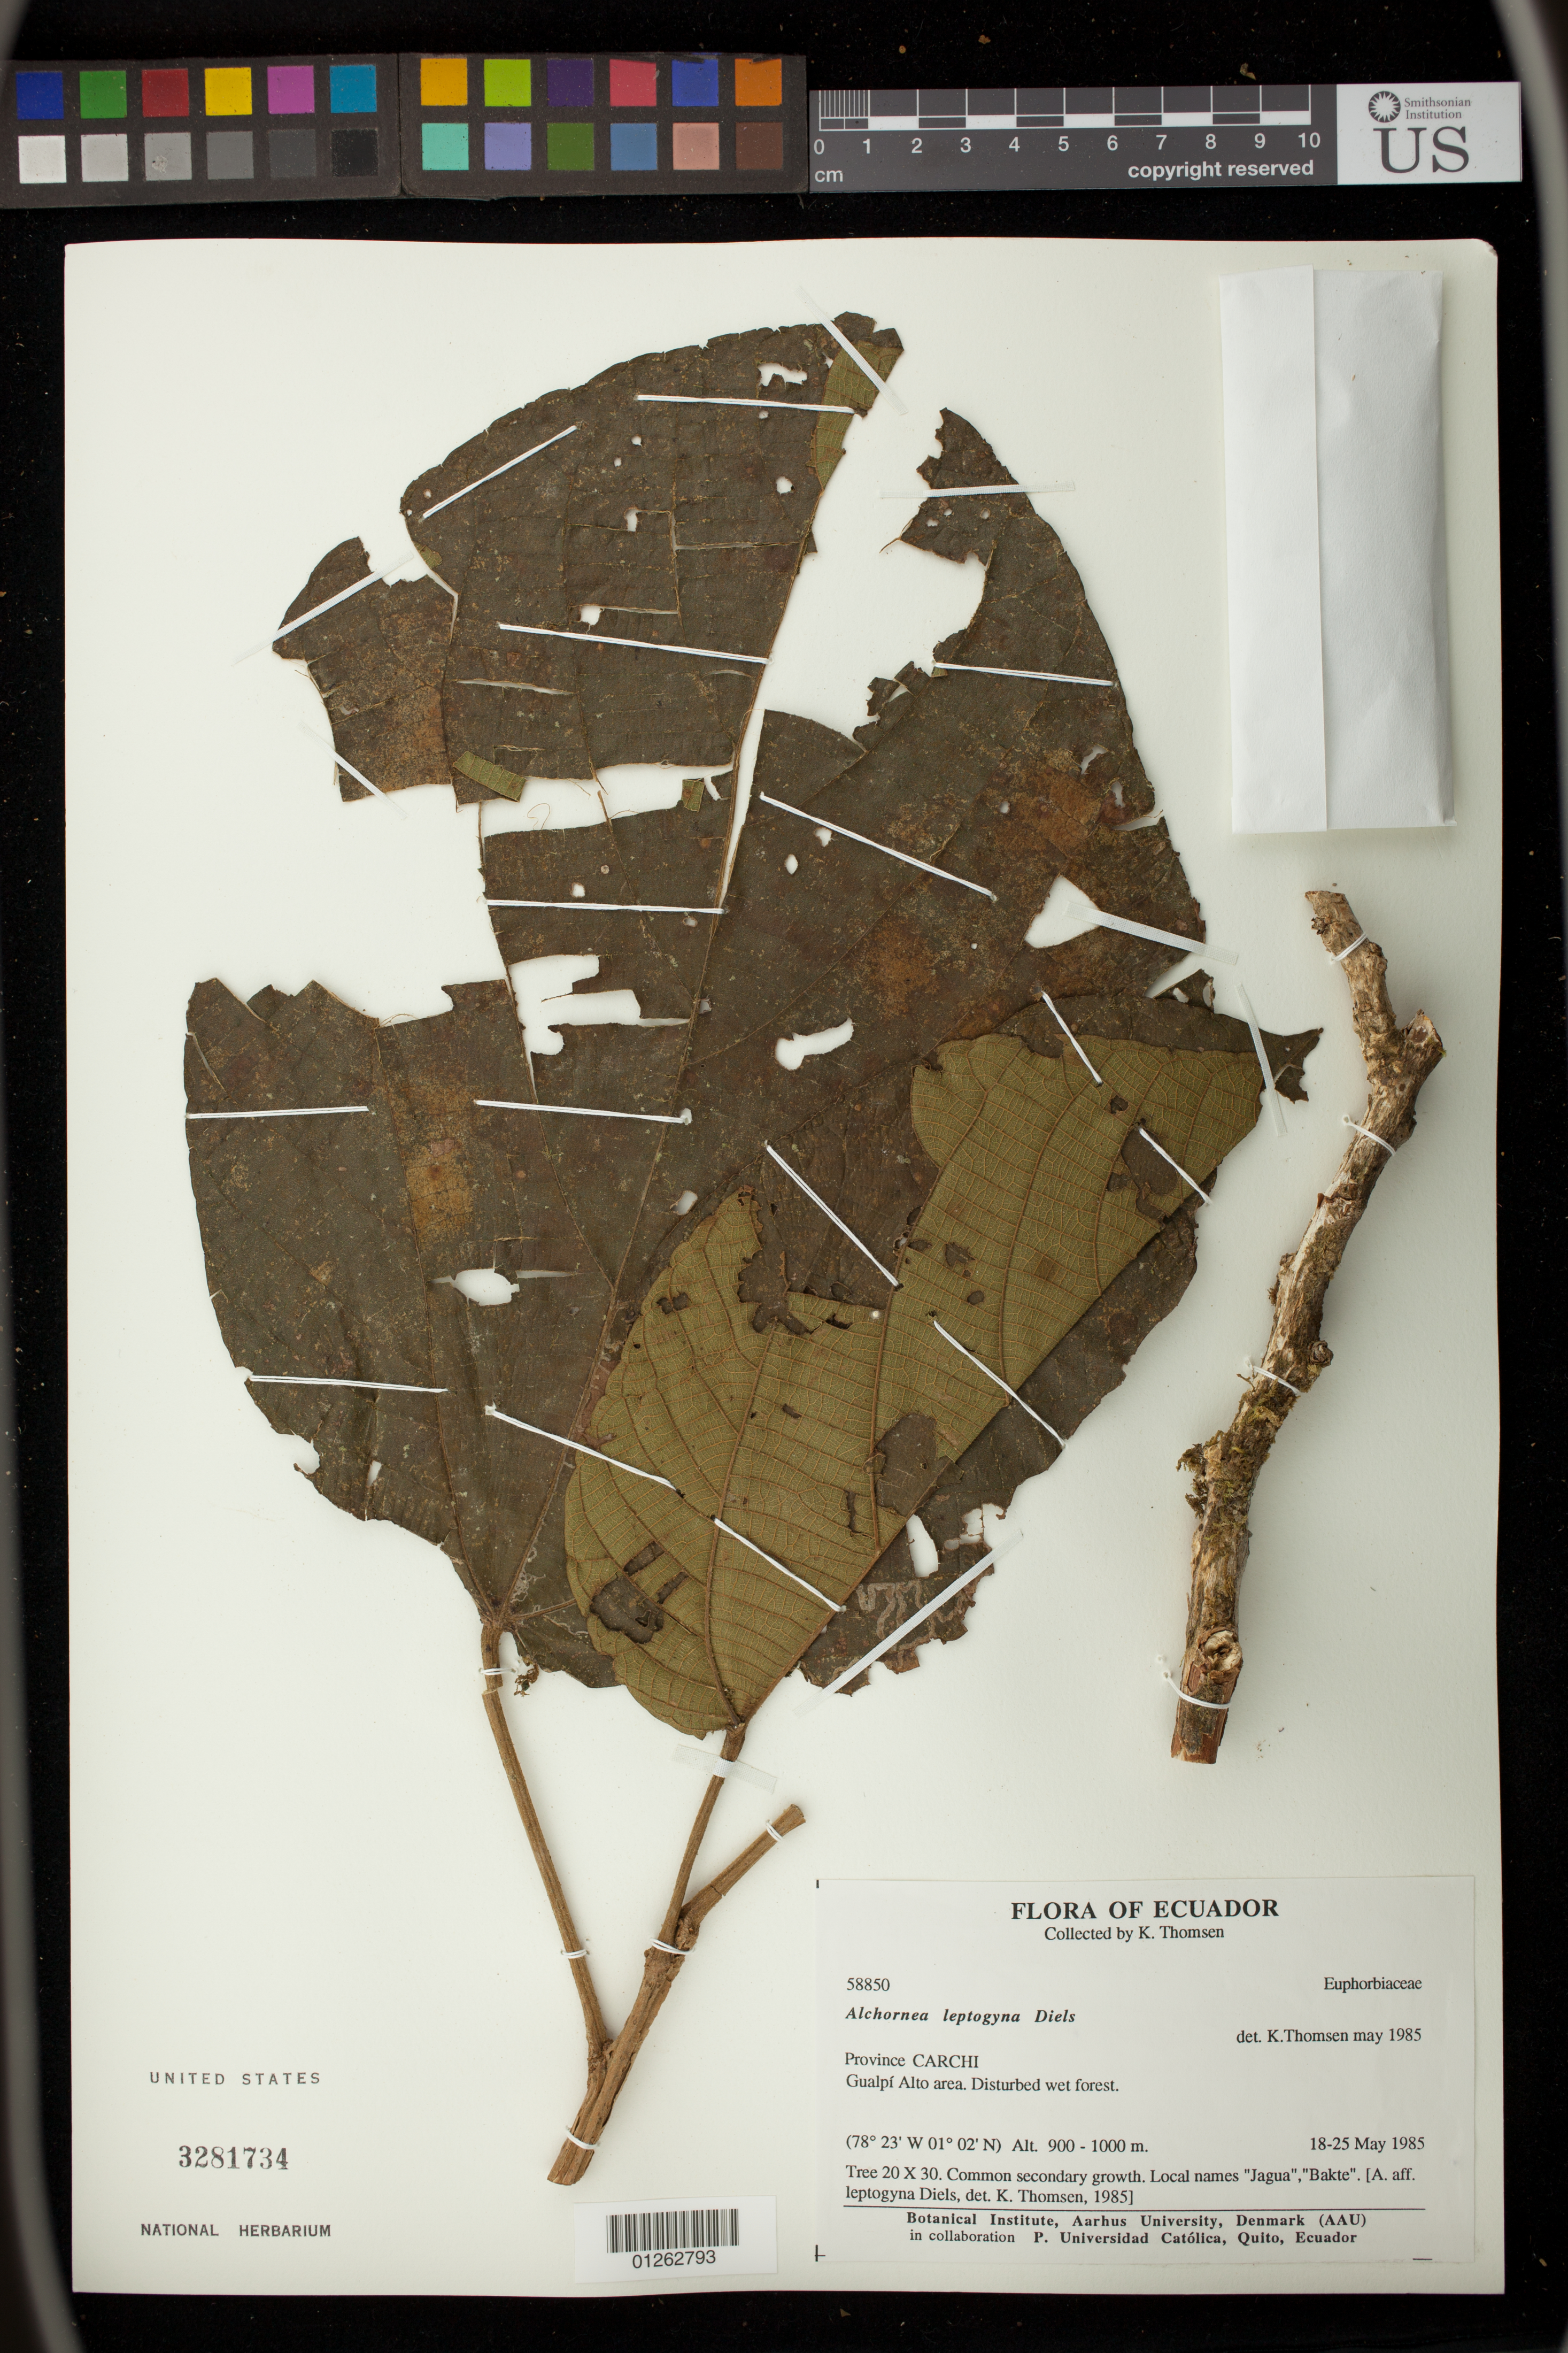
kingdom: Plantae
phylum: Tracheophyta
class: Magnoliopsida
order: Malpighiales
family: Euphorbiaceae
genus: Alchornea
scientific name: Alchornea alnifolia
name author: (Baill.) Pax & K. Hoffm.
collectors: K. Thomsen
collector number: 58850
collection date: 1985-05-18/1985-05-25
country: Ecuador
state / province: Carchi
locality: Gualpi Alto area.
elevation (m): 900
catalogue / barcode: US 3281734